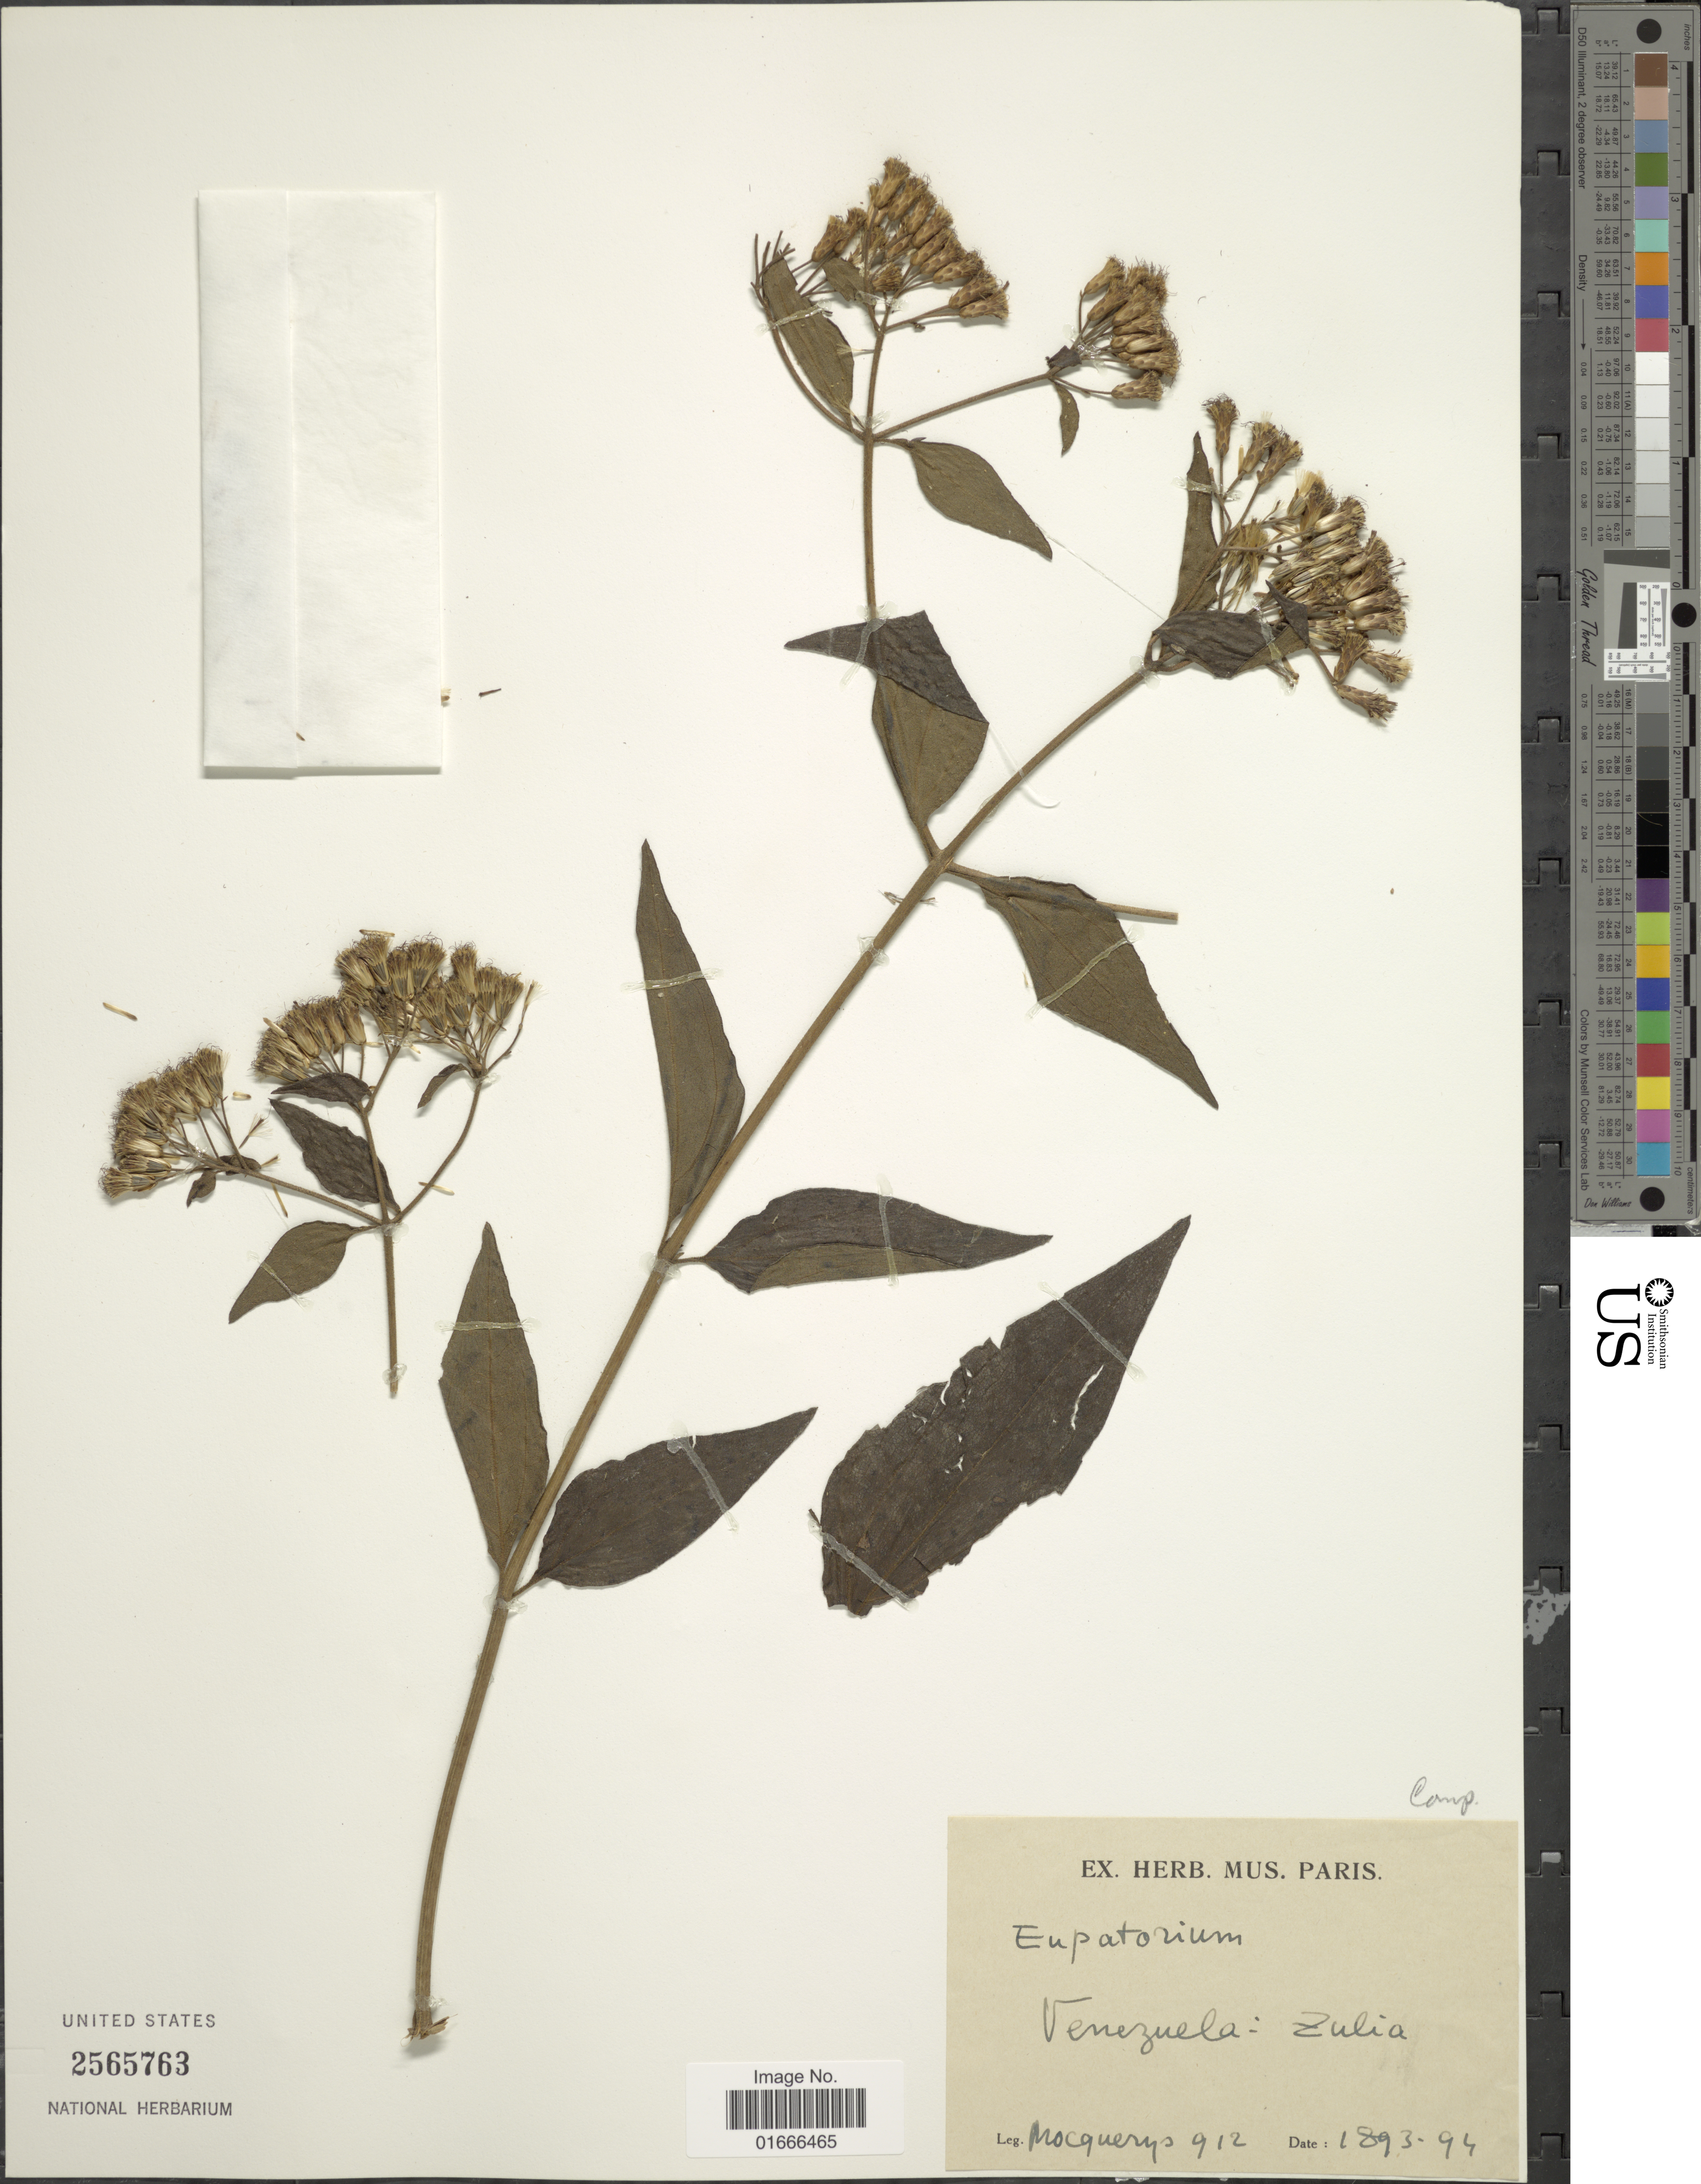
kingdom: Plantae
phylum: Tracheophyta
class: Magnoliopsida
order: Asterales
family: Asteraceae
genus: Chromolaena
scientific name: Chromolaena odorata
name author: (L.) R.M. King & H. Rob.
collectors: A. Mocquerys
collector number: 912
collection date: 1893/1894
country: Venezuela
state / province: Zulia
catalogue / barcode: US 2565763